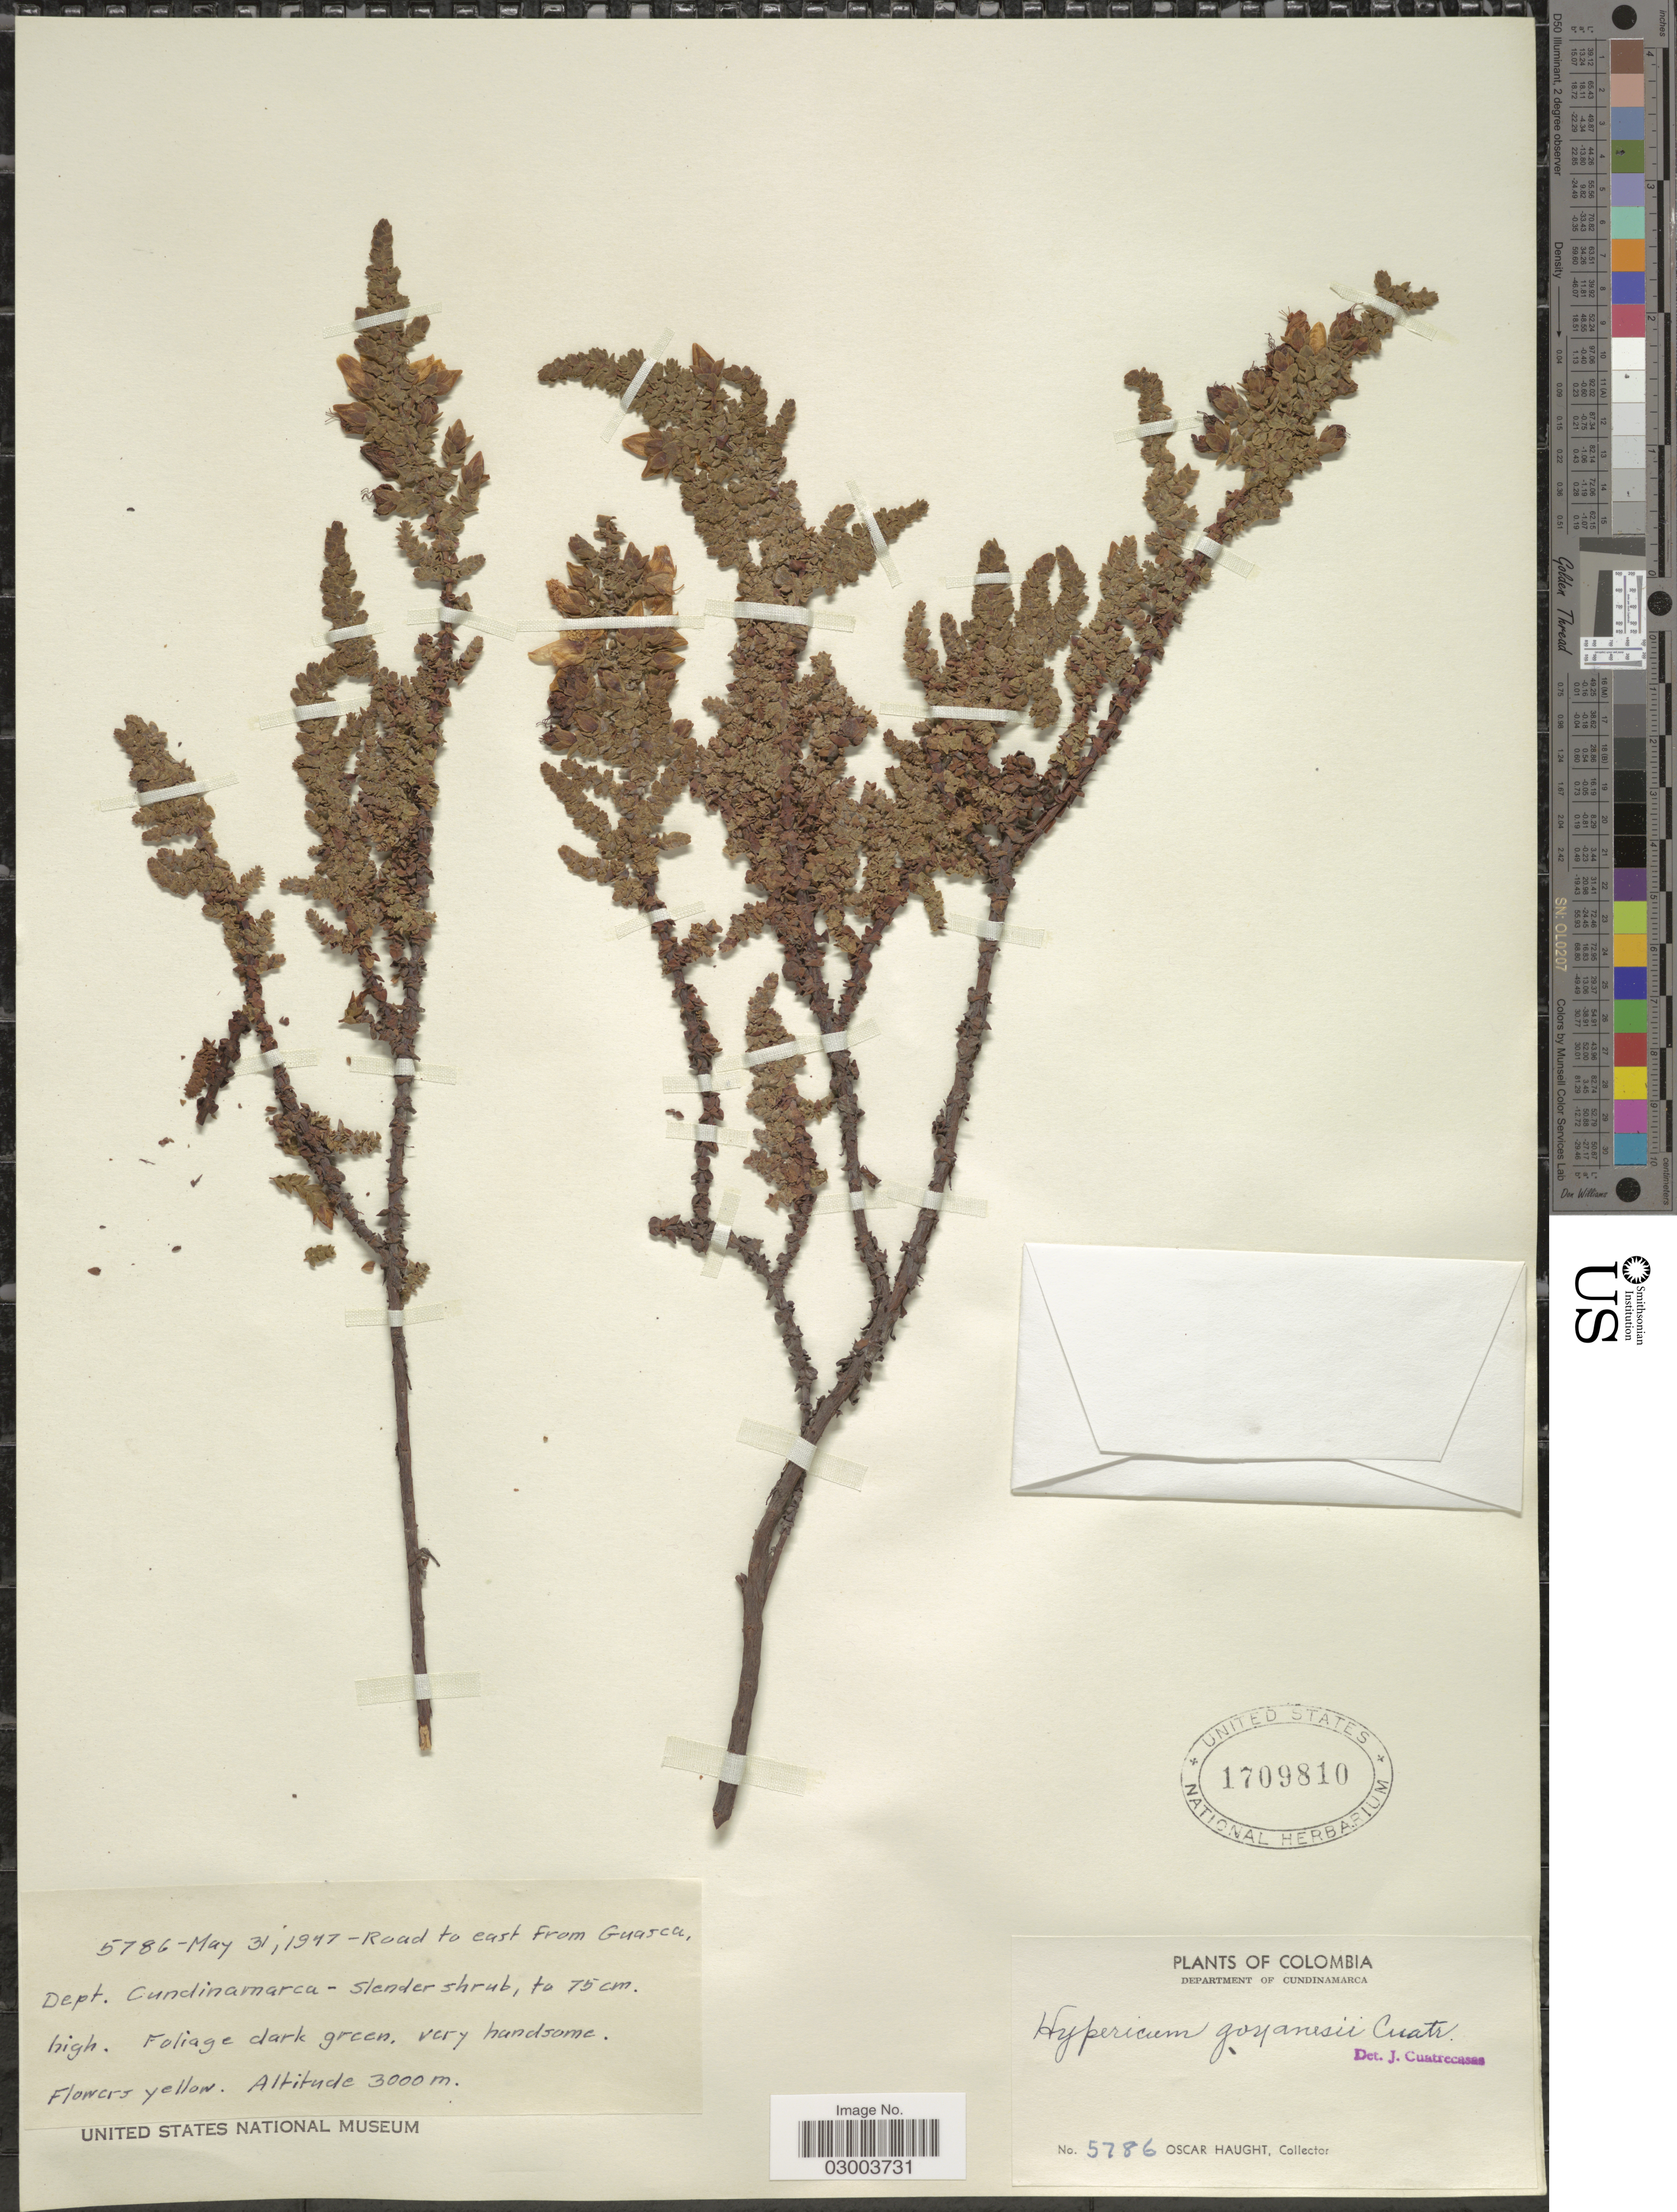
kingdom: Plantae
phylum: Tracheophyta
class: Magnoliopsida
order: Malpighiales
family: Hypericaceae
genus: Hypericum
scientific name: Hypericum goyanesii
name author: Cuatrec.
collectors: O. L. Haught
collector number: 5786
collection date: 1947-05-31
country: Colombia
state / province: Cundinamarca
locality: Department of Cundinamarca, Road to east from Guasca.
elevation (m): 3000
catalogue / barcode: US 1709810